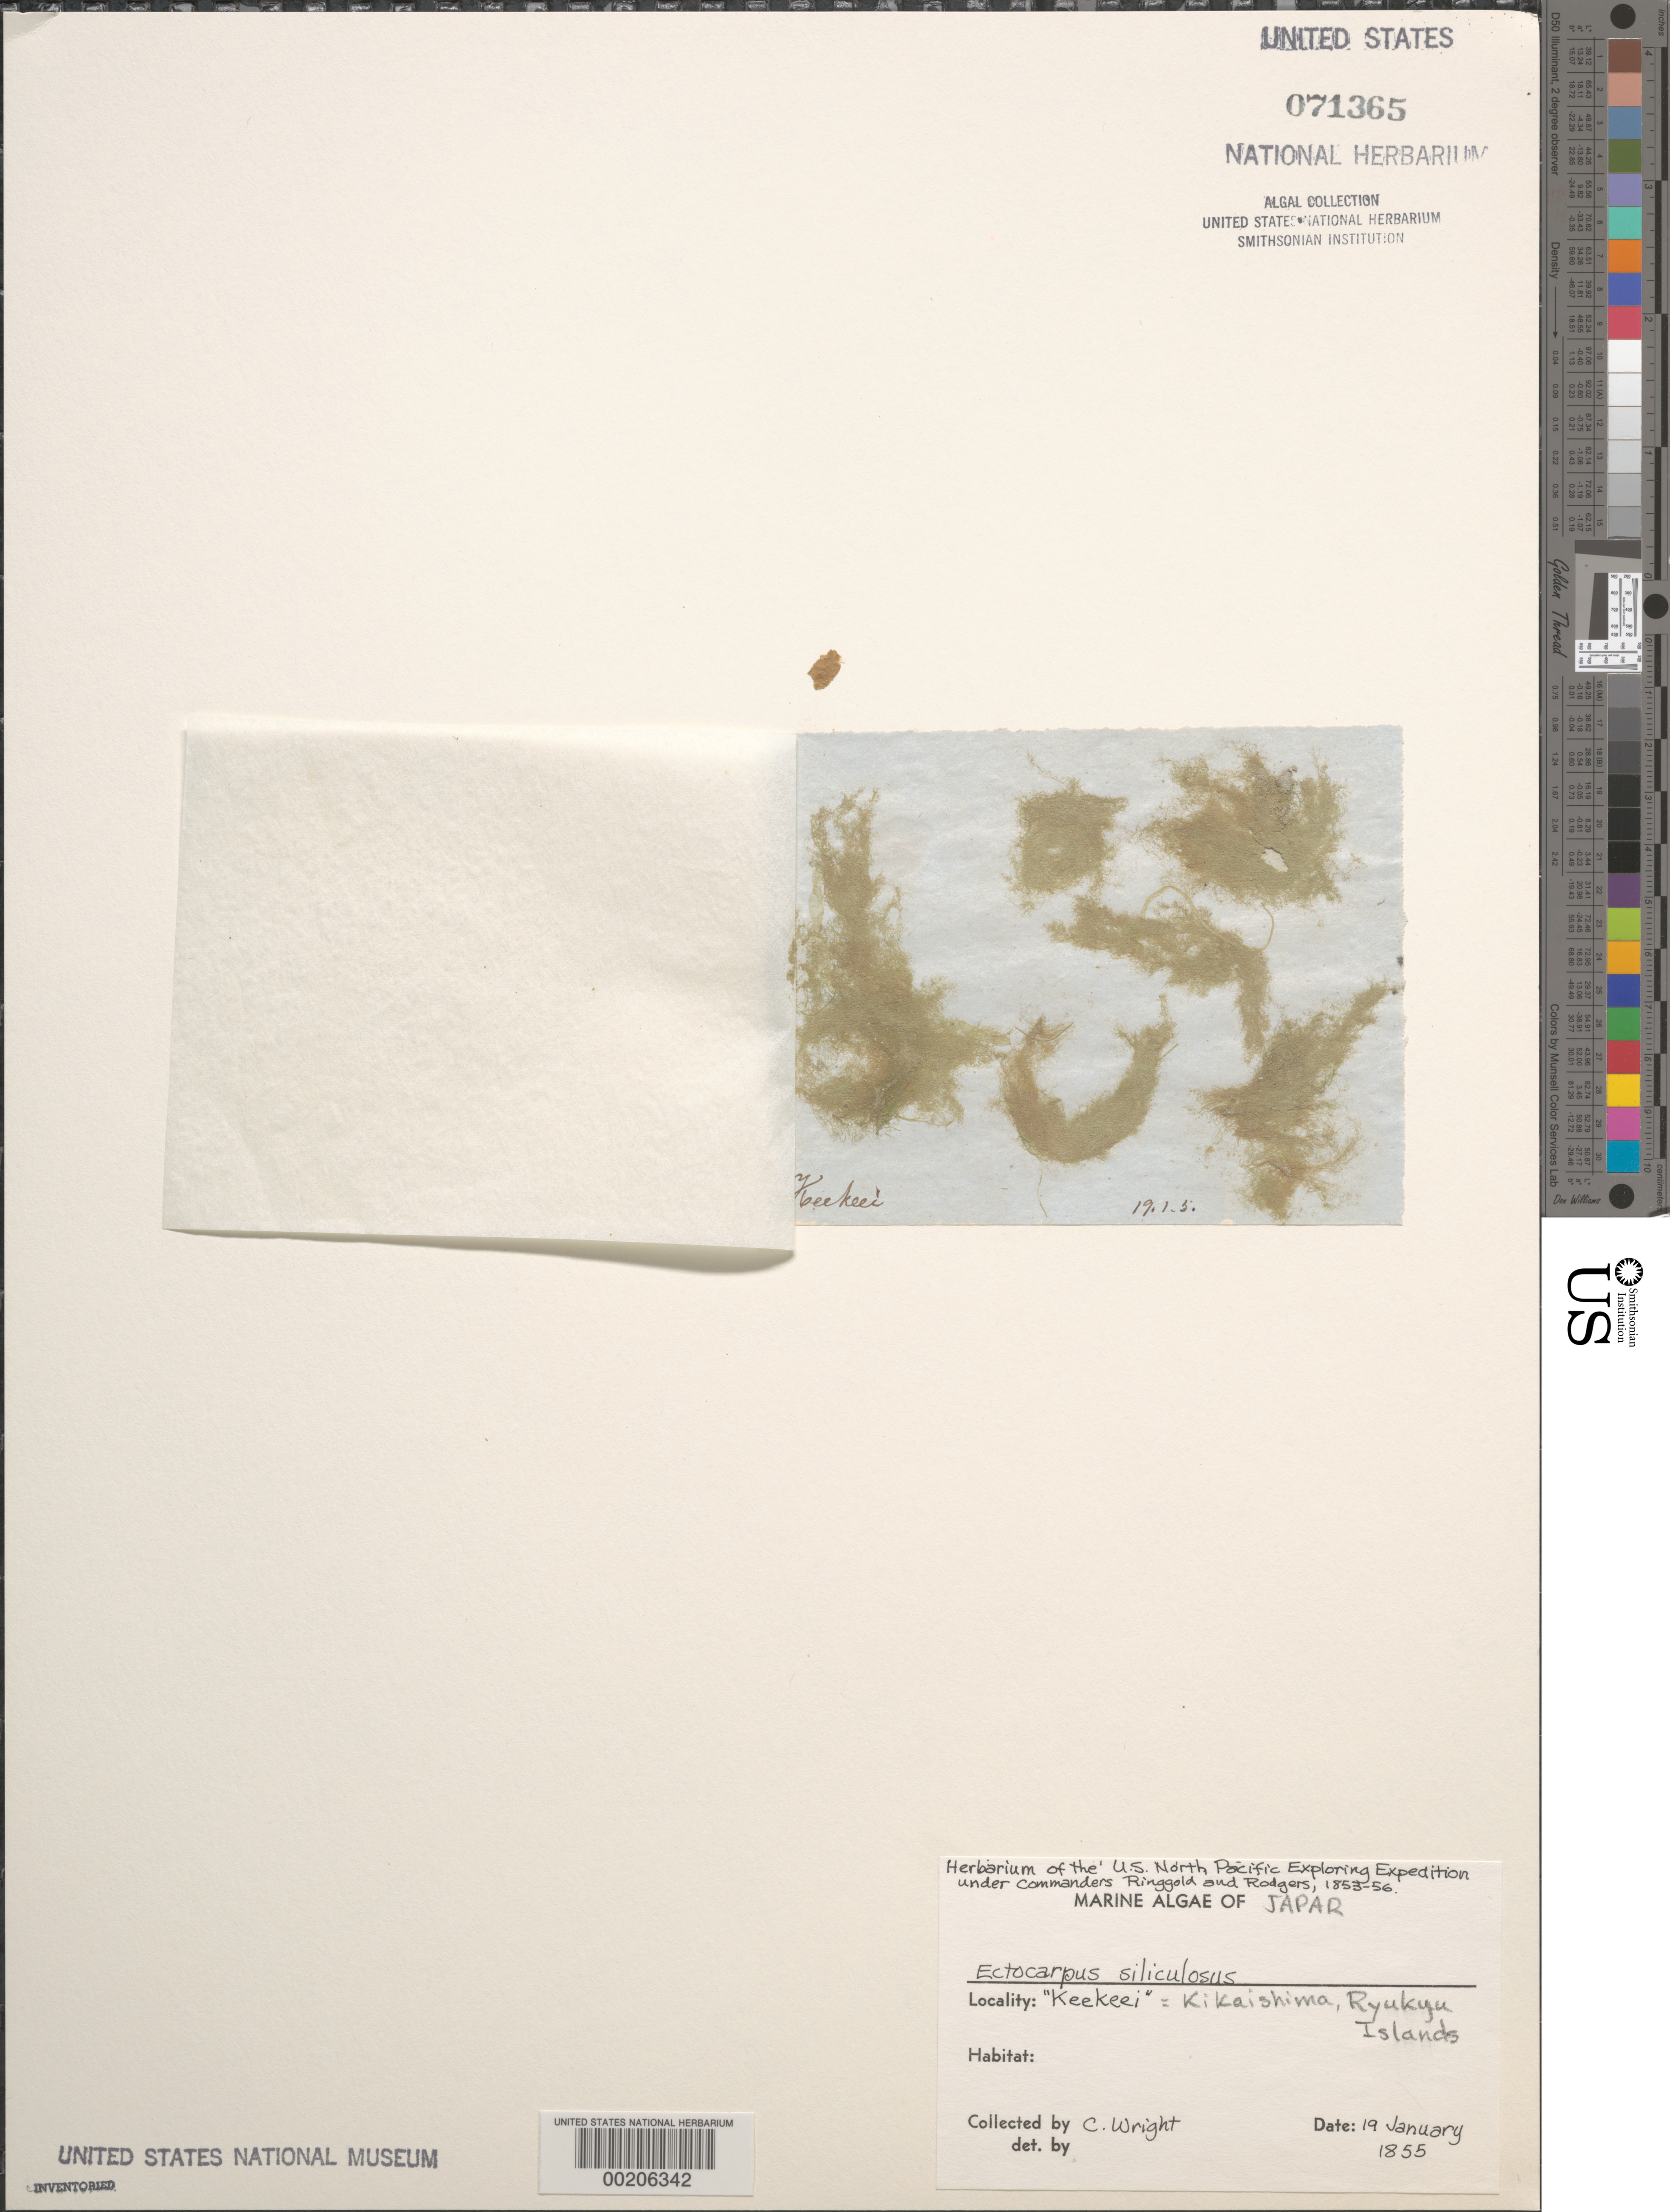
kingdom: Chromista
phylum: Ochrophyta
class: Phaeophyceae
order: Ectocarpales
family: Ectocarpaceae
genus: Ectocarpus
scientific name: Ectocarpus siliculosus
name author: (Dillwyn) Lyngbye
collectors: C. Wright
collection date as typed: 19 Jan 1855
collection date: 1855-01-19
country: Japan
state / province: Kagosima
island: Kikaishima (Keekeei)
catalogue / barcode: US 71365